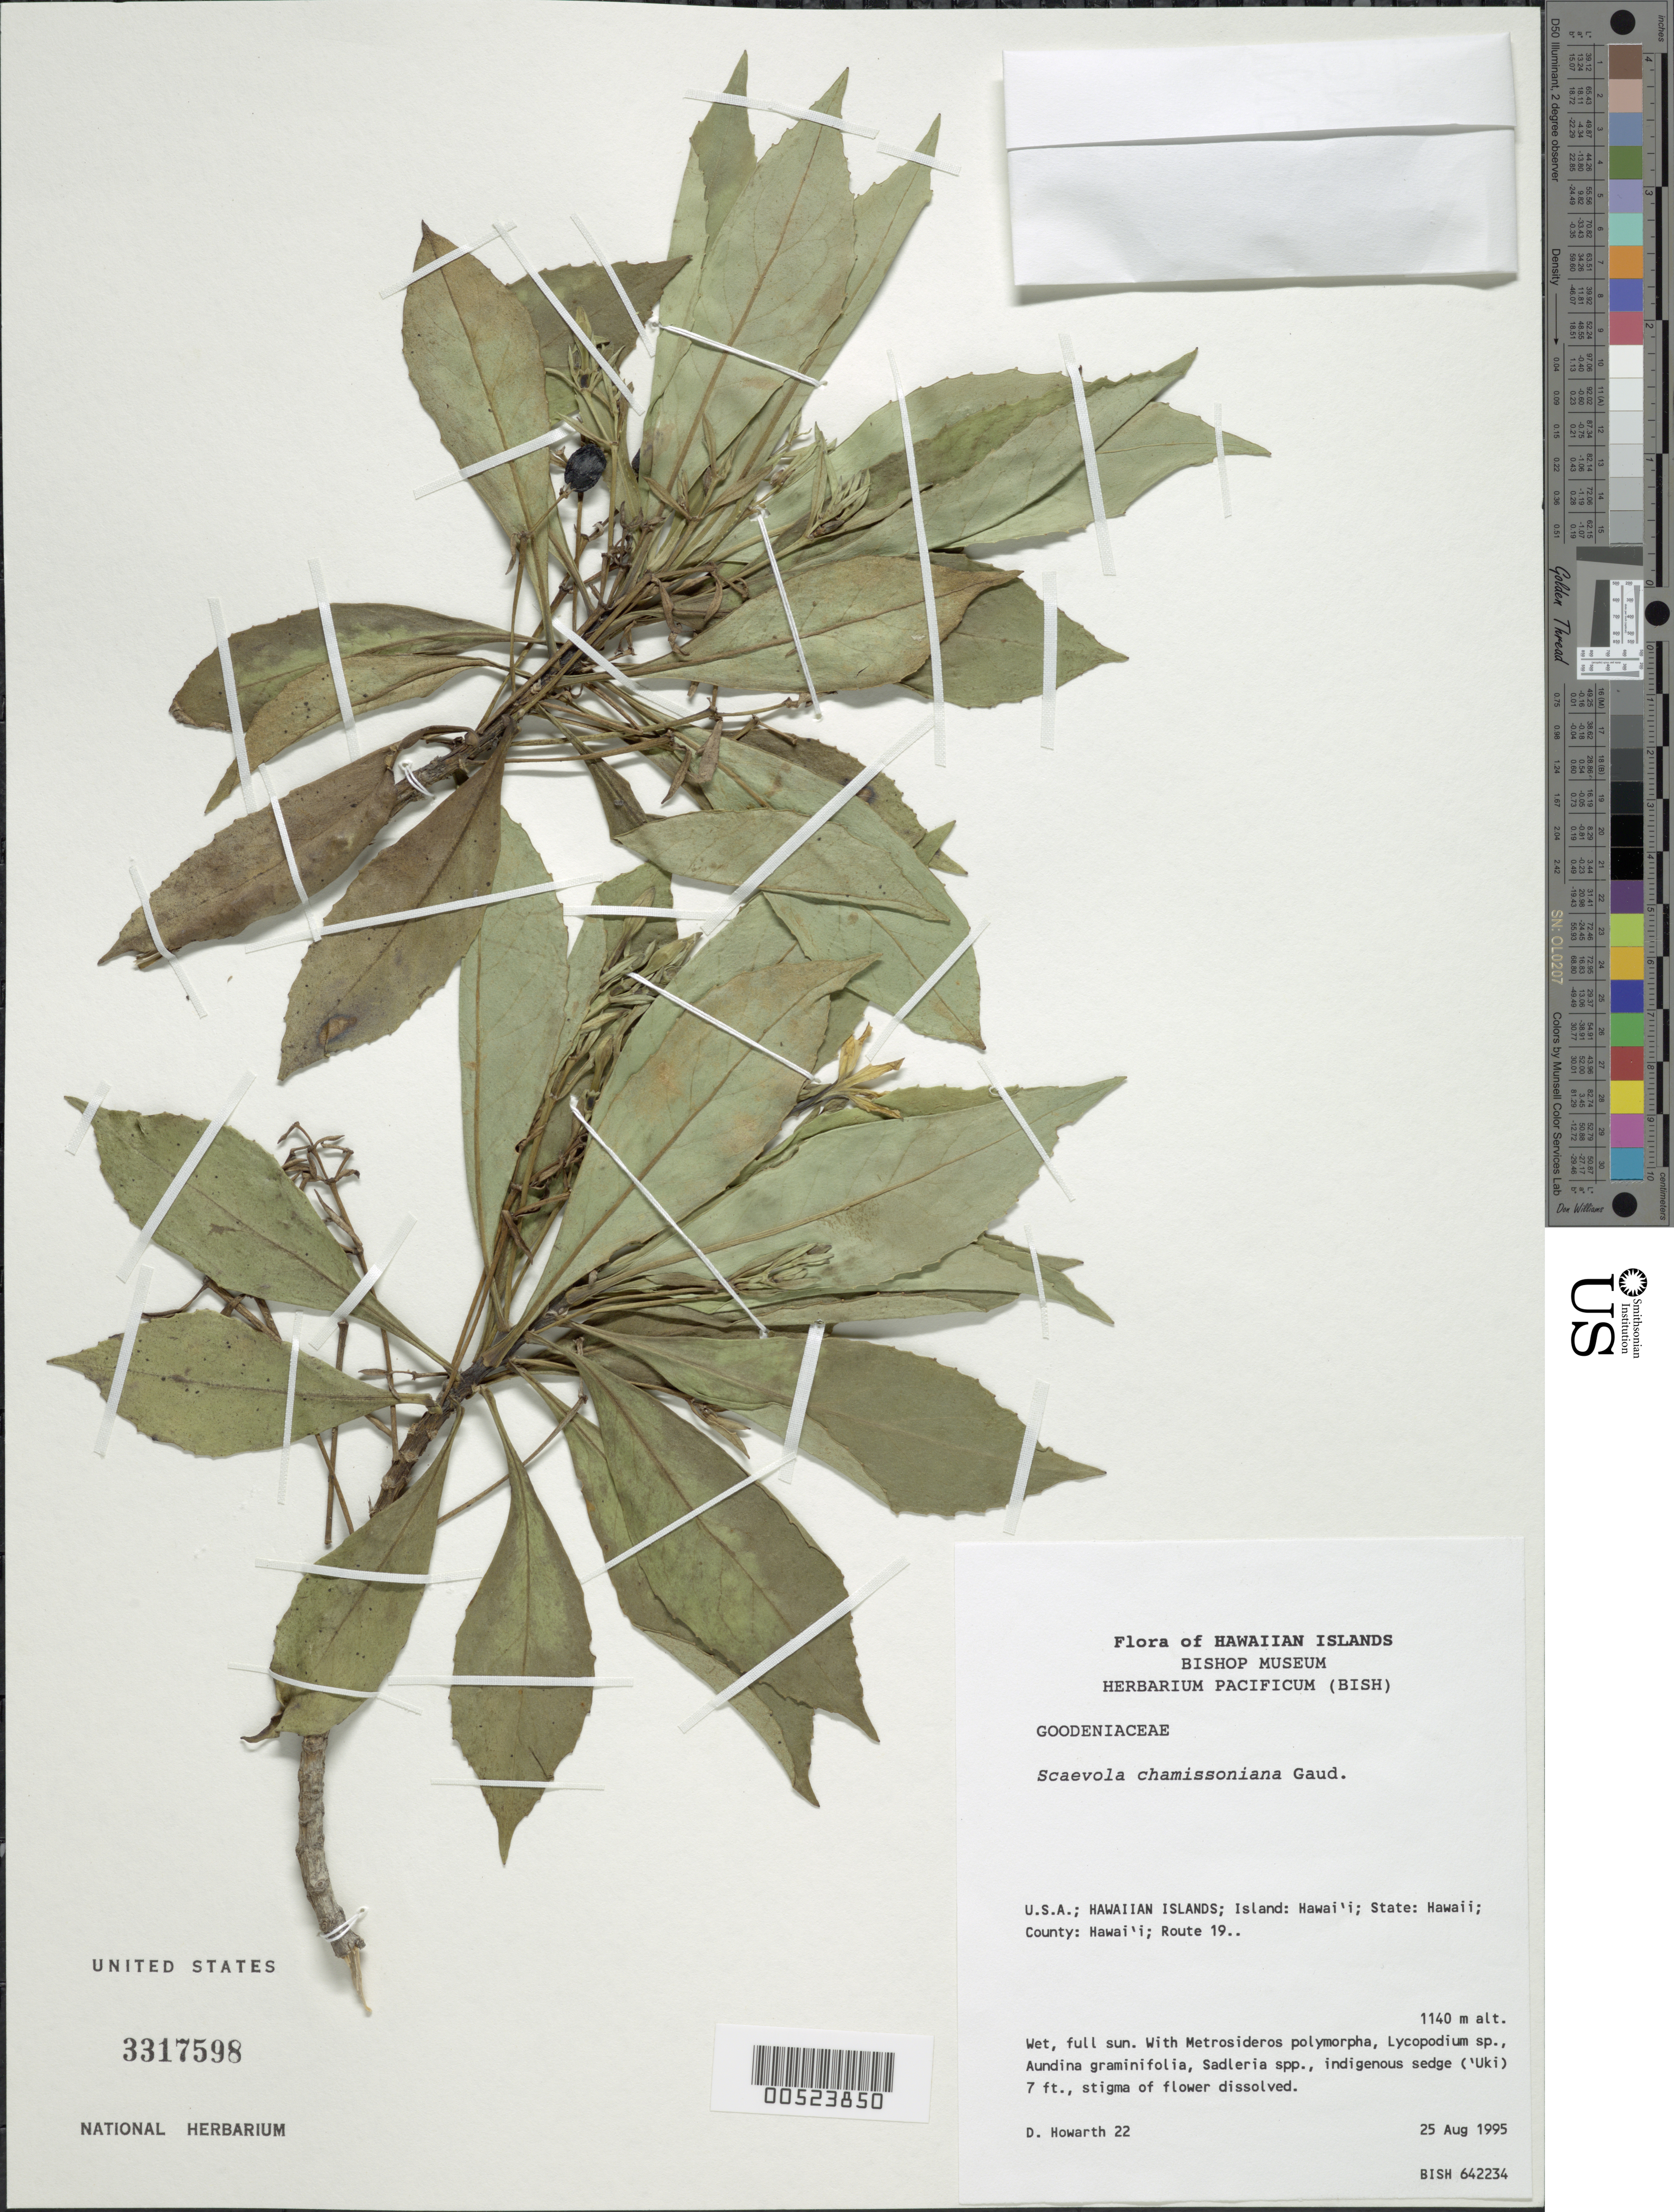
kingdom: Plantae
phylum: Tracheophyta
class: Magnoliopsida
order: Asterales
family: Goodeniaceae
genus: Scaevola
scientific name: Scaevola chamissoniana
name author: Gaudich.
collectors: D. Howarth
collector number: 22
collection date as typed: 25 Aug 1995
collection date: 1995-08-25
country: United States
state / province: Hawaii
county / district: Hawaii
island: Hawaii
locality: Hawaii county, Route 19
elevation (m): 1140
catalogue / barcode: US 3317598